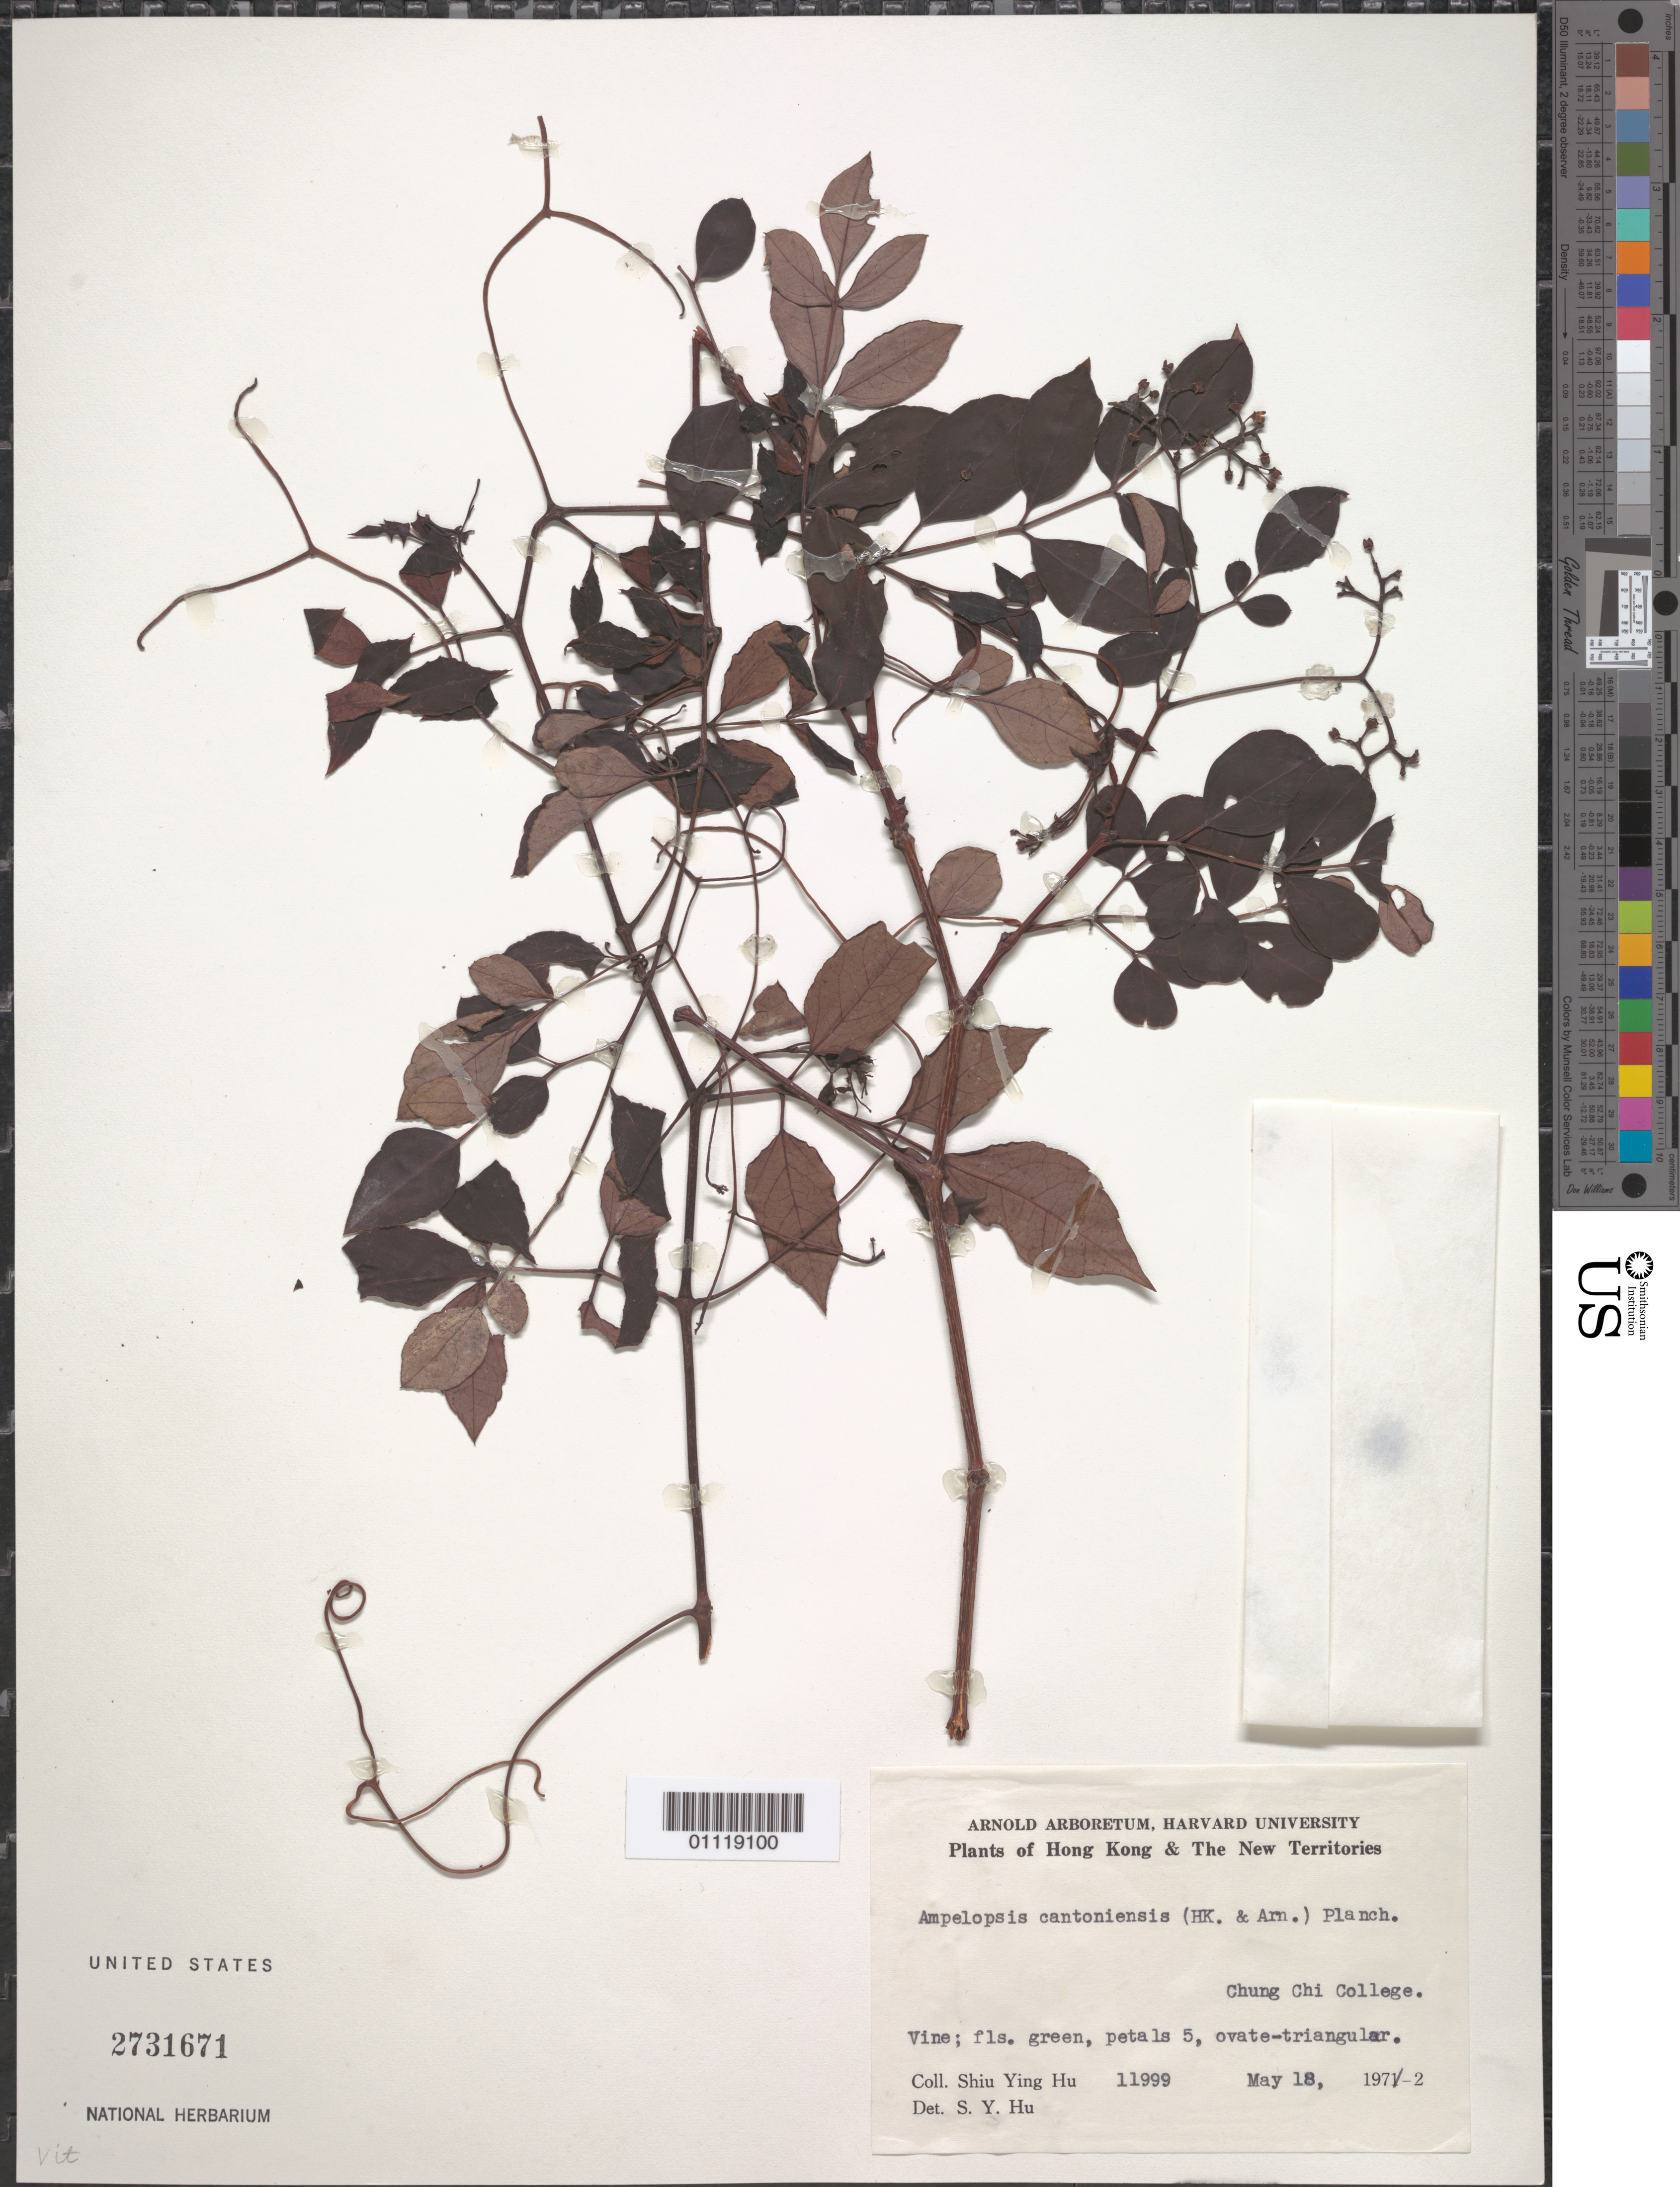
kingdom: Plantae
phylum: Tracheophyta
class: Magnoliopsida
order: Vitales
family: Vitaceae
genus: Ampelopsis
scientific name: Ampelopsis cantoniensis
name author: (W. Hook. & H.J. Arn.) Planch.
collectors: S. Y. Hu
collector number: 11999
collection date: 1971-05-18/1972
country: China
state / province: Hong Kong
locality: Chung Chi College, N.T.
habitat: Vine.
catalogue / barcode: US 1731671